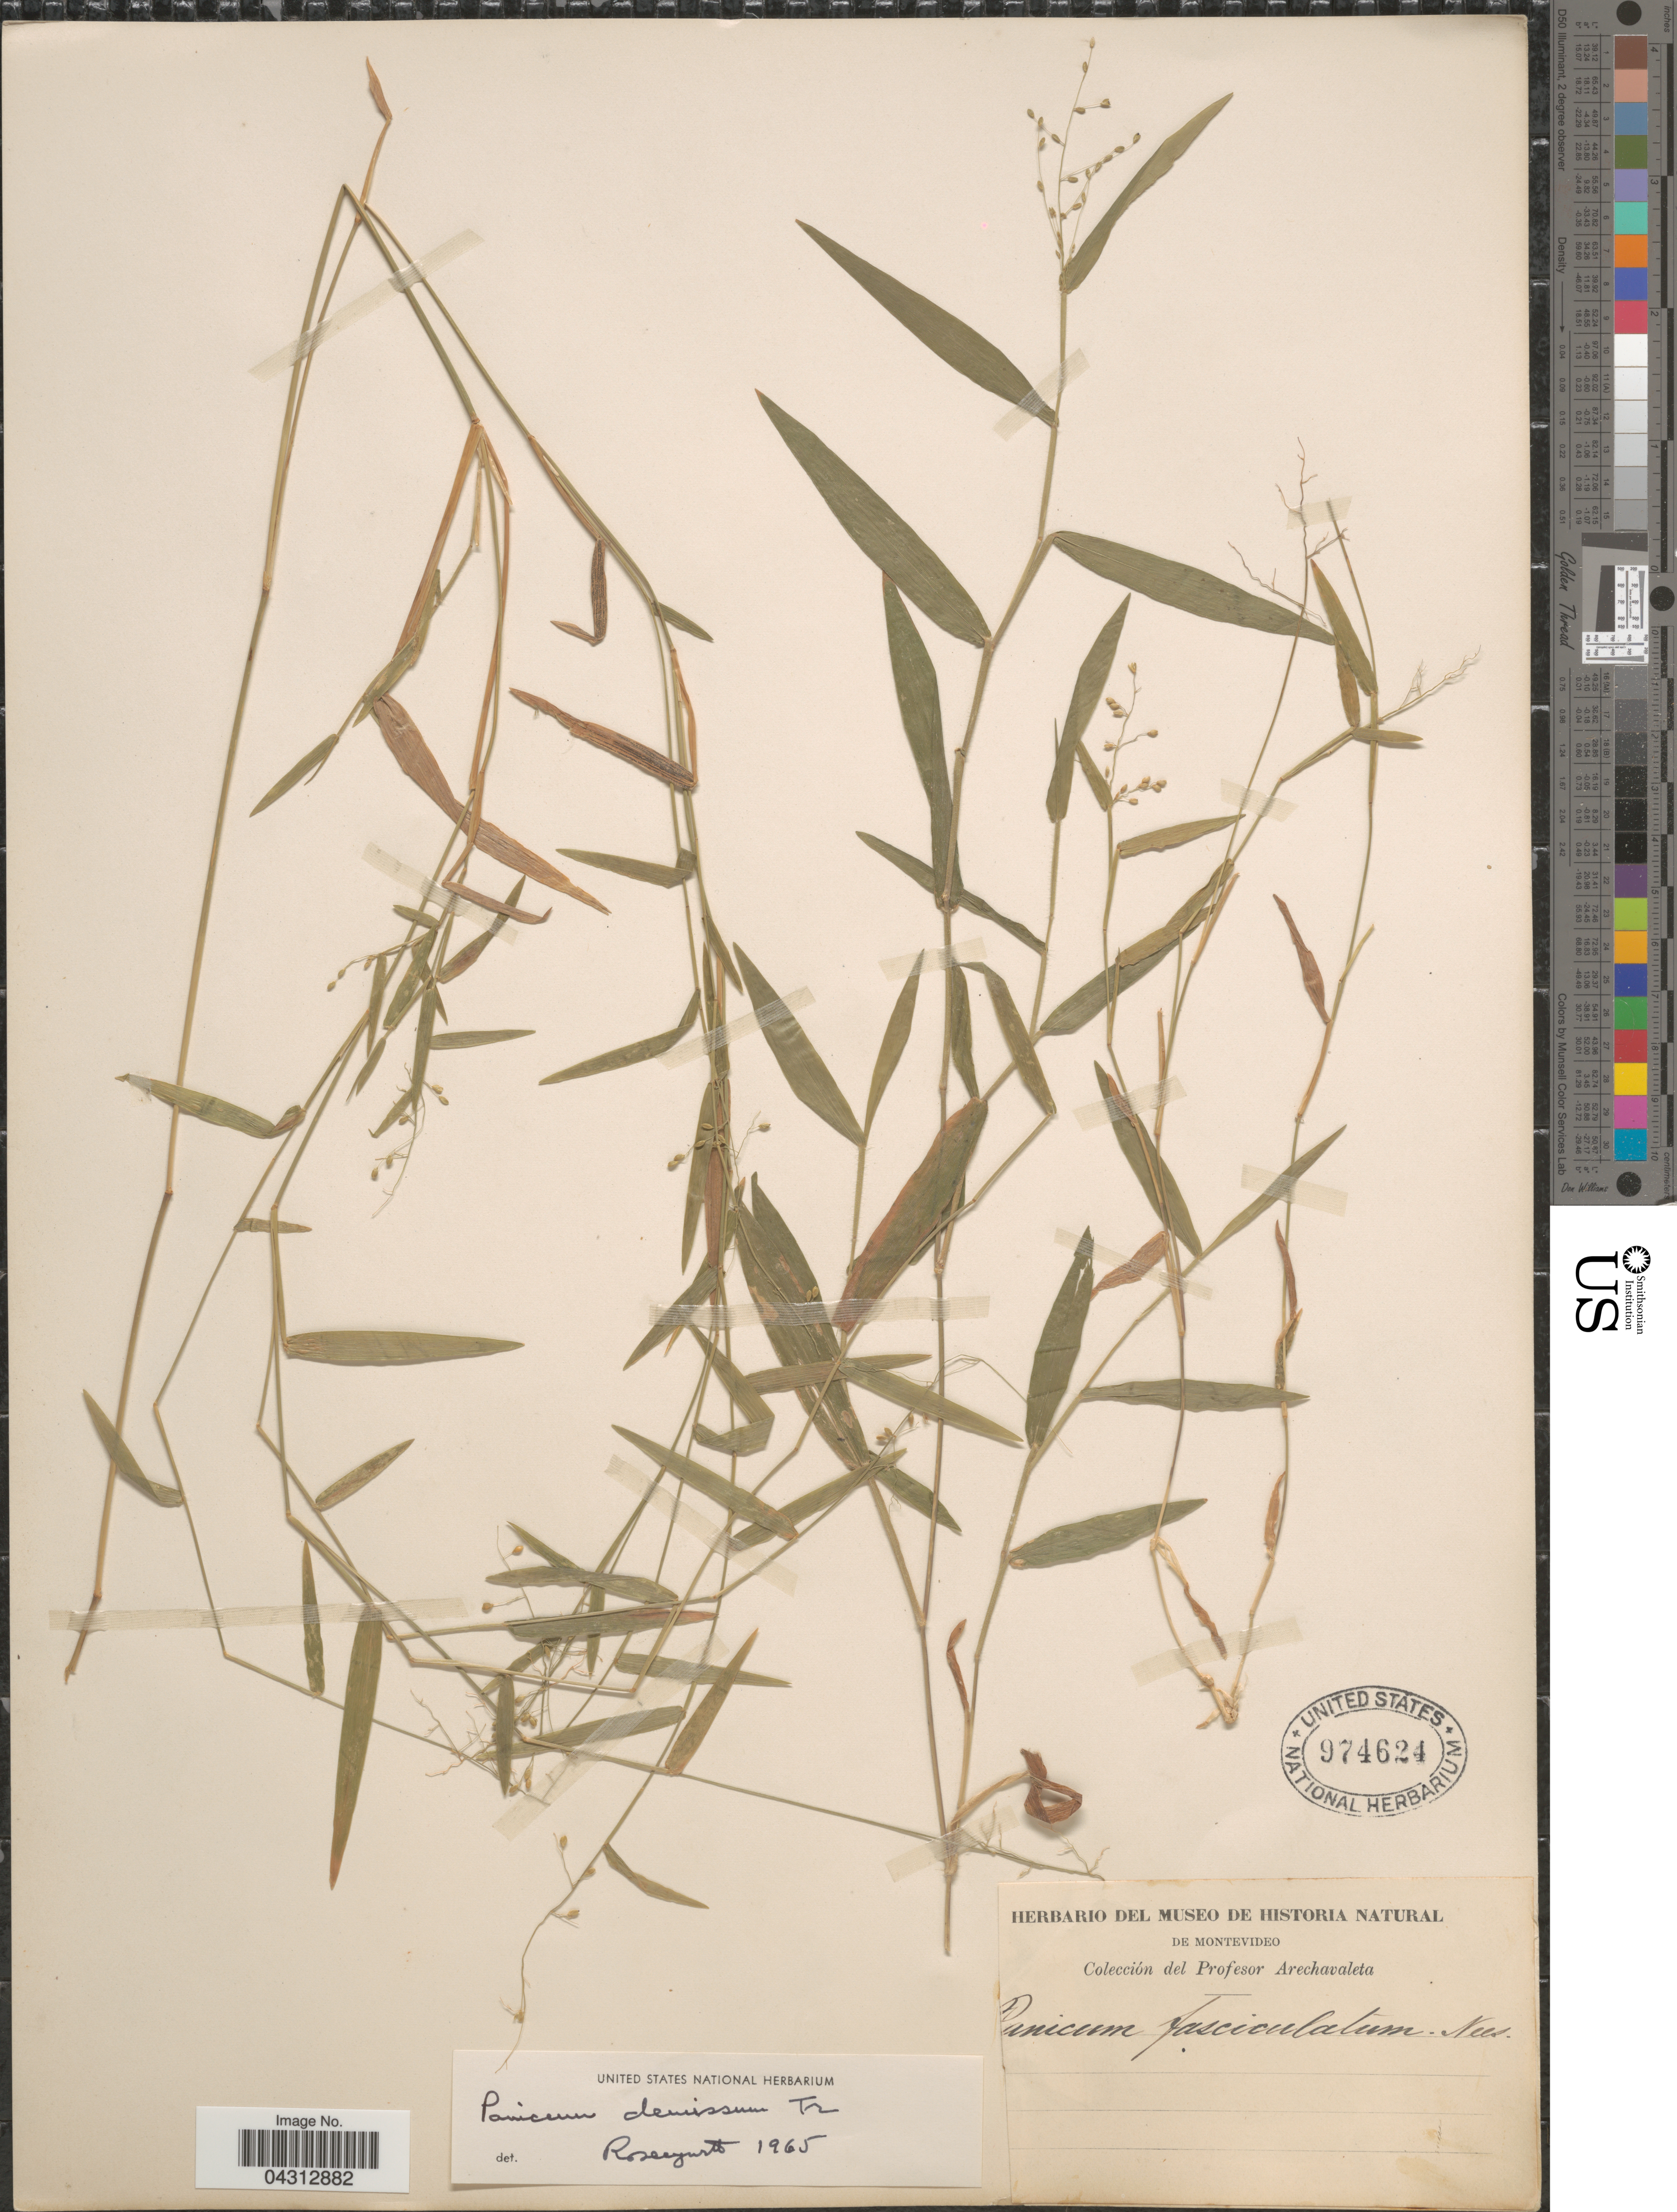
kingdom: Plantae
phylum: Tracheophyta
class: Liliopsida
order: Poales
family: Poaceae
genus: Dichanthelium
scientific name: Dichanthelium sabulorum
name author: (Lam.) Gould & C.A. Clark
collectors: Arechavaleta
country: Uruguay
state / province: Montevideo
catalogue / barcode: US 974624